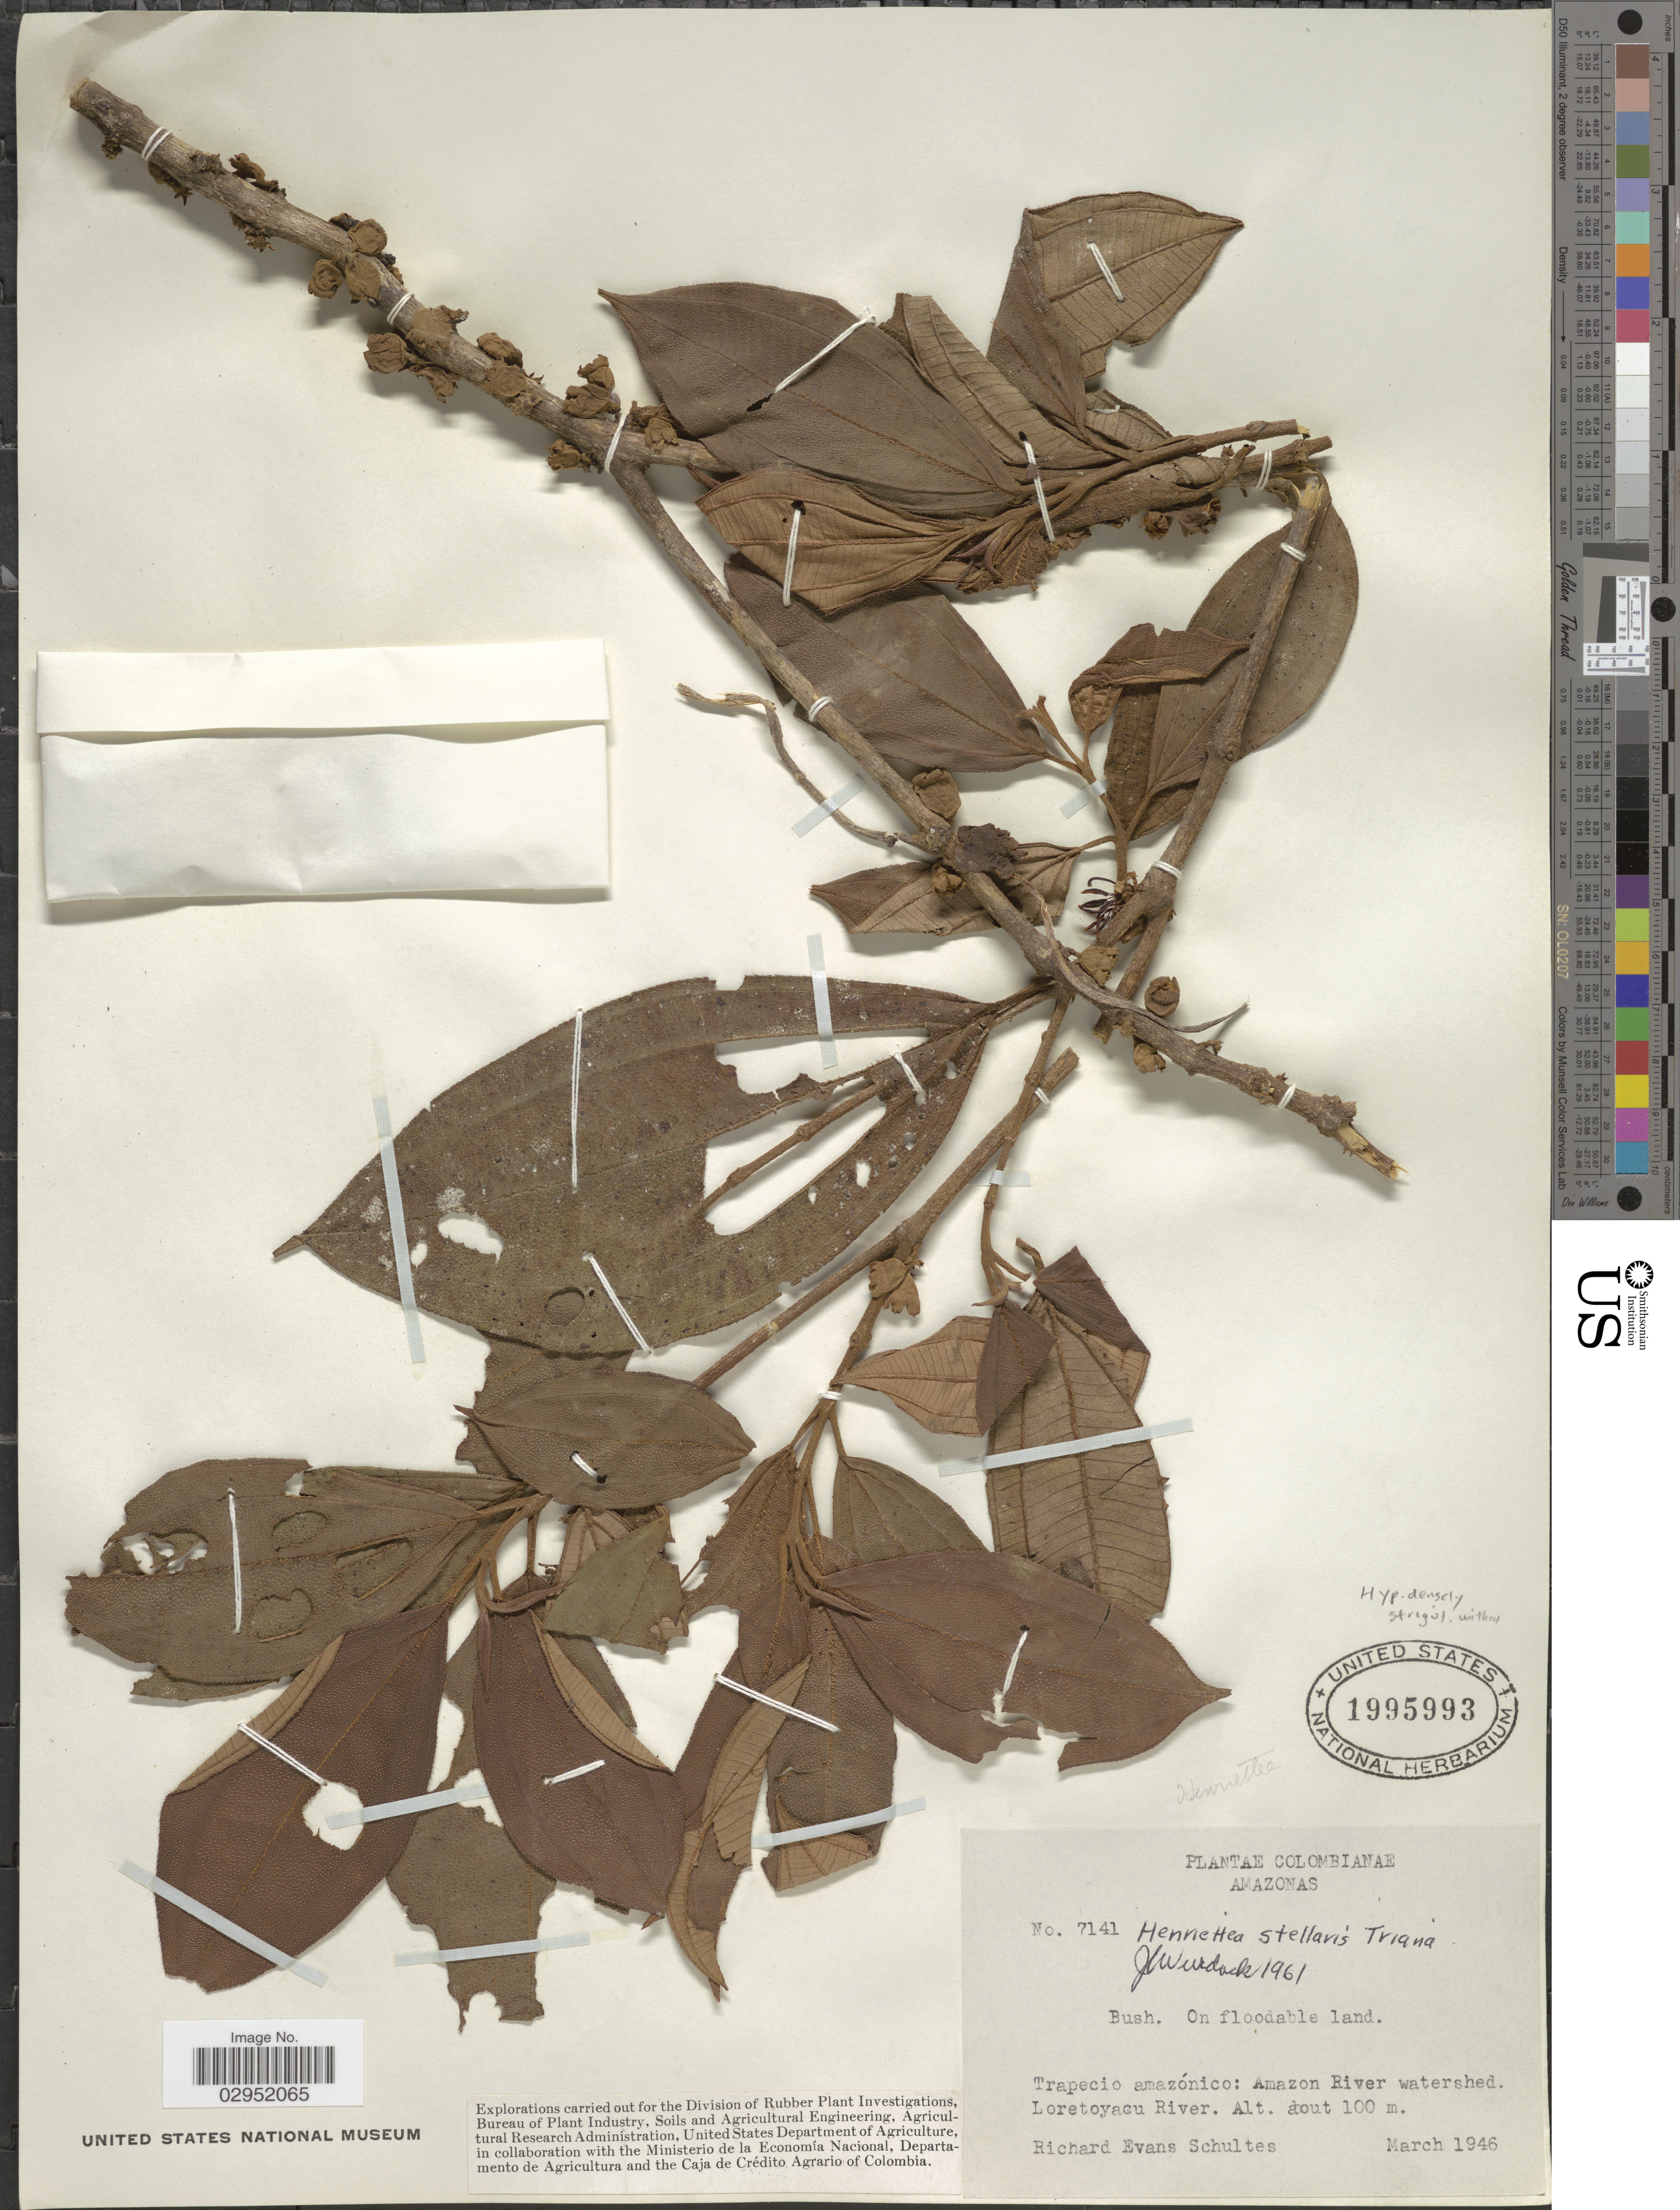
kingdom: Plantae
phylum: Tracheophyta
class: Magnoliopsida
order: Myrtales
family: Melastomataceae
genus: Henriettea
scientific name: Henriettea stellaris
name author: O. Berg ex Triana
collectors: R. E. Schultes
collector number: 7141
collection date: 1946-03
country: Colombia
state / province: Amazônas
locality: Trapecio amazónico: Amazon River watershed. Loretoyacu River.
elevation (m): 100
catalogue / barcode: US 1995993